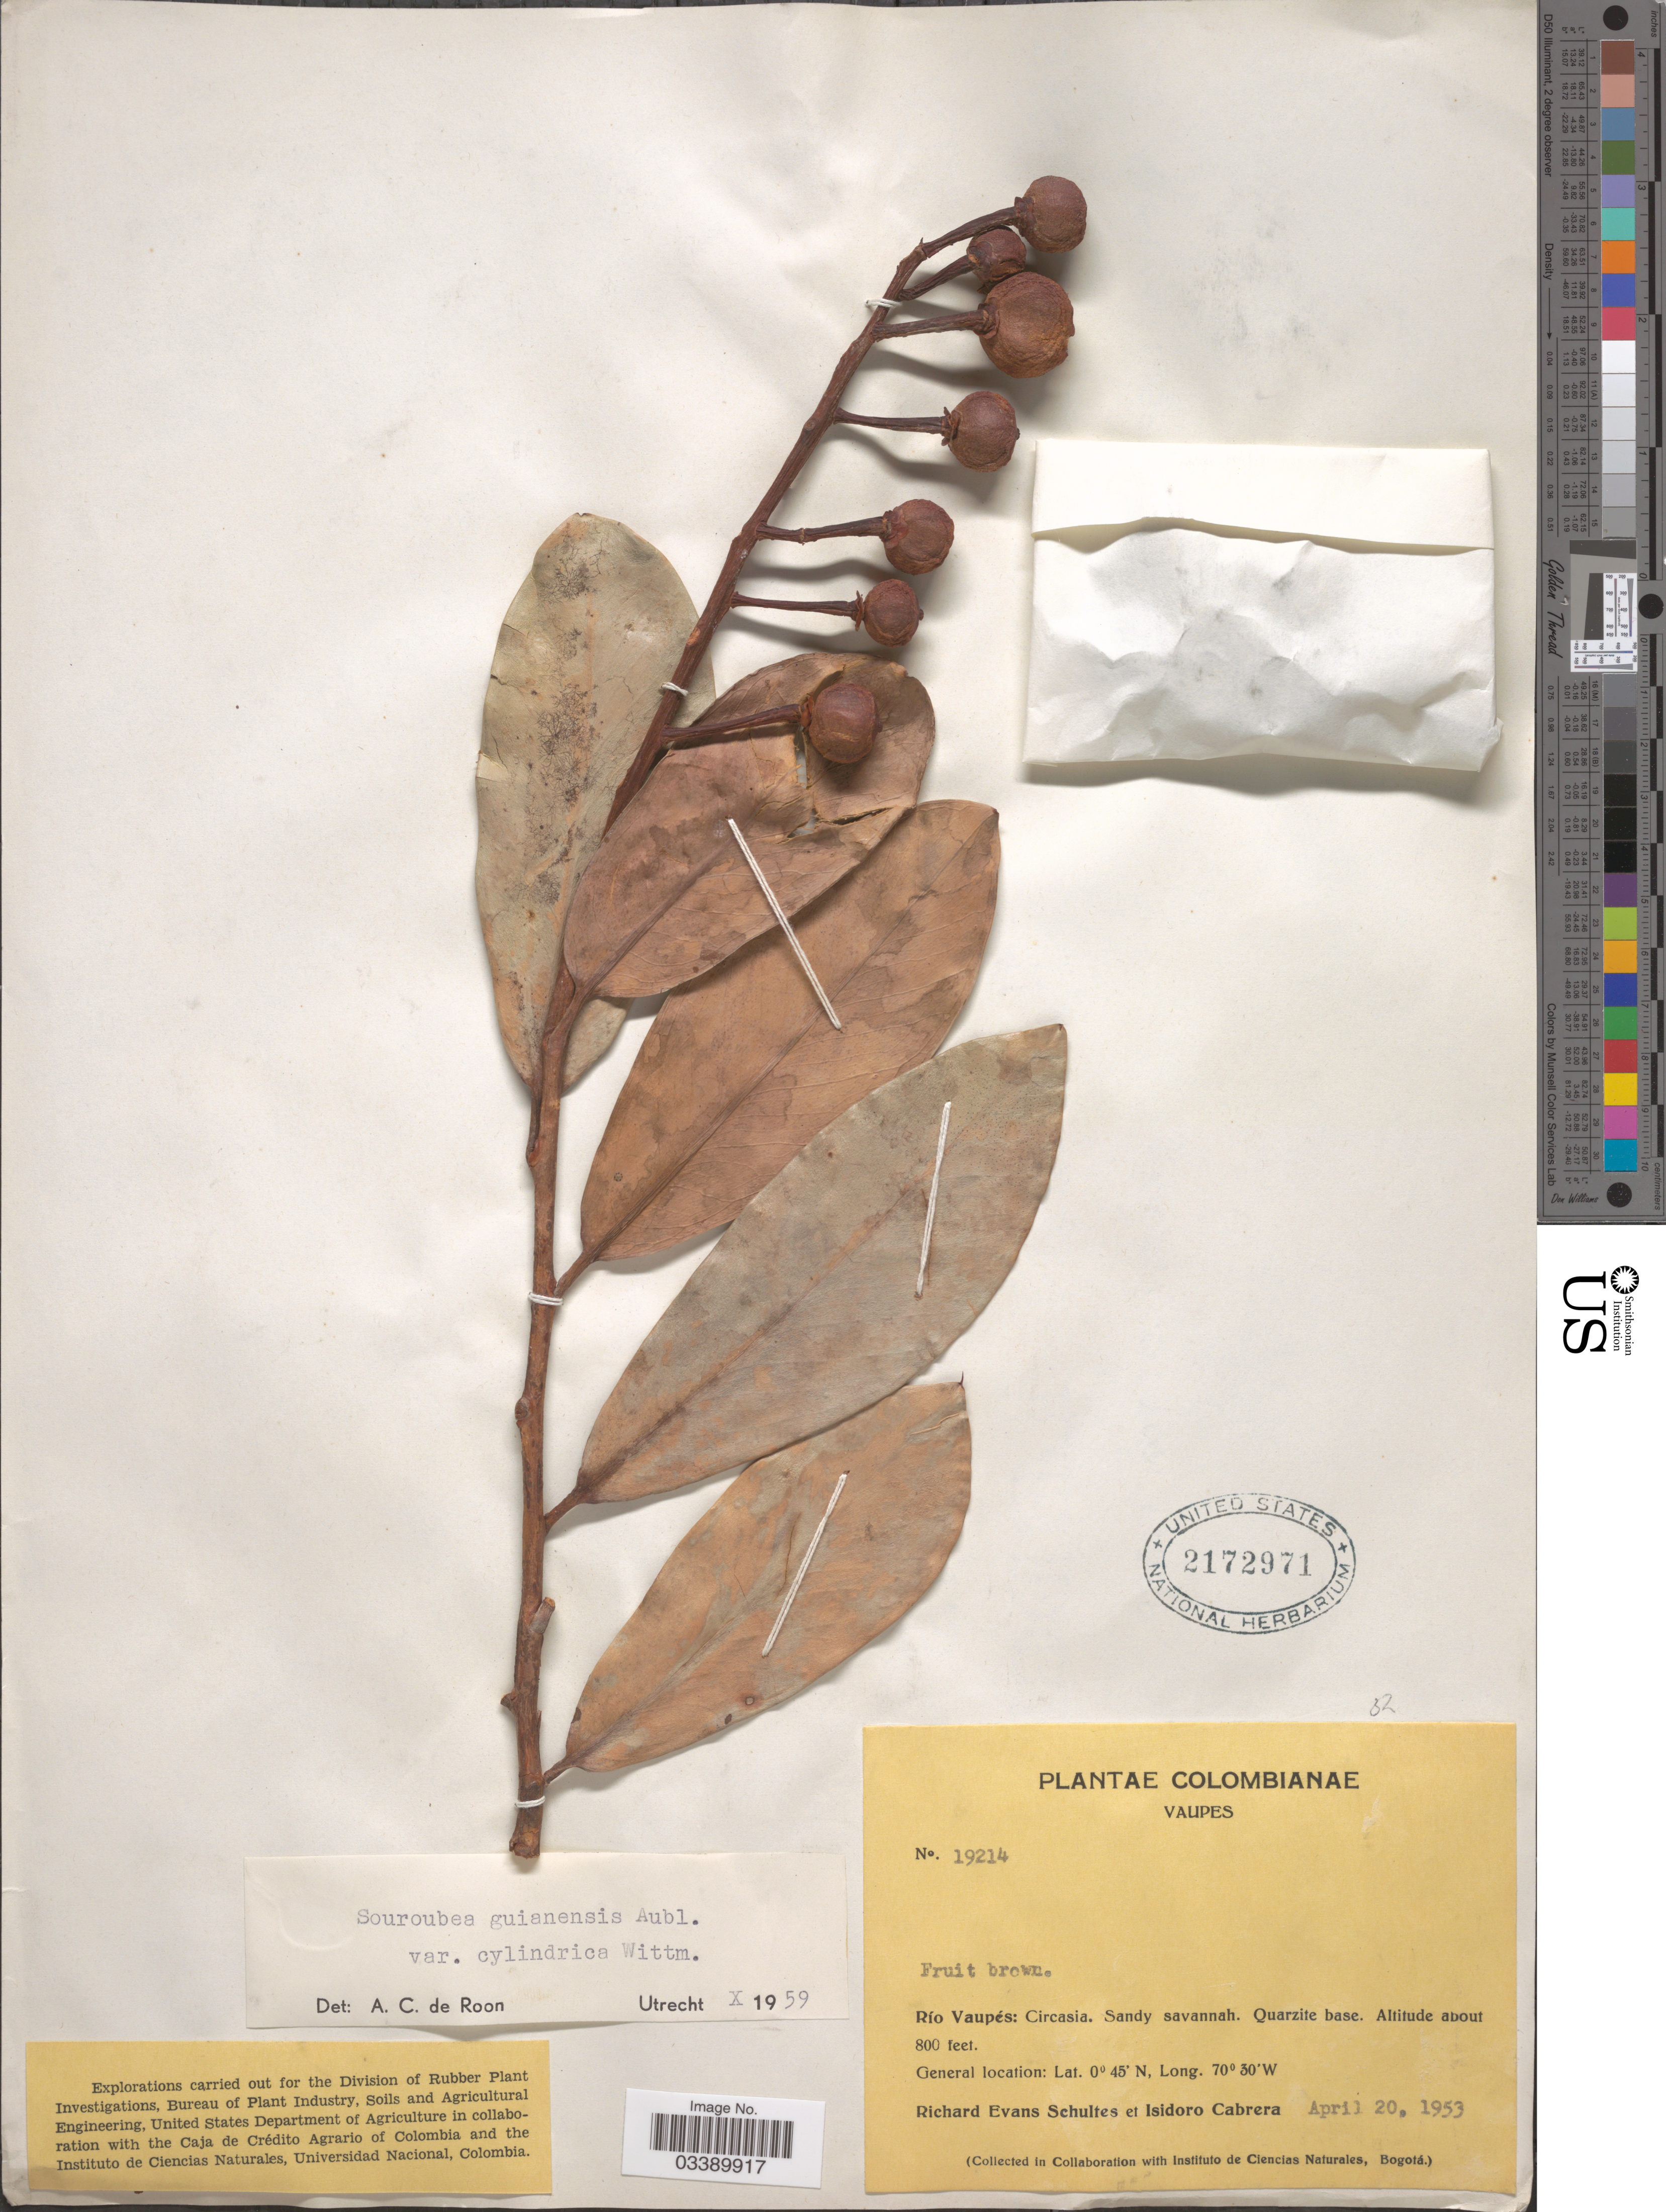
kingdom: Plantae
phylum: Tracheophyta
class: Magnoliopsida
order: Ericales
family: Marcgraviaceae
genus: Souroubea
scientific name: Souroubea guianensis var. cylindrica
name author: (Wittm.) de Roon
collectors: R. E. Schultes & I. Cabrera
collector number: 19214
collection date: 1953-04-20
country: Colombia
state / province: Vaupés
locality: Río Vaupés: Circasia. Sandy savannah. Quartzite base.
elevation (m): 244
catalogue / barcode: US 2172971